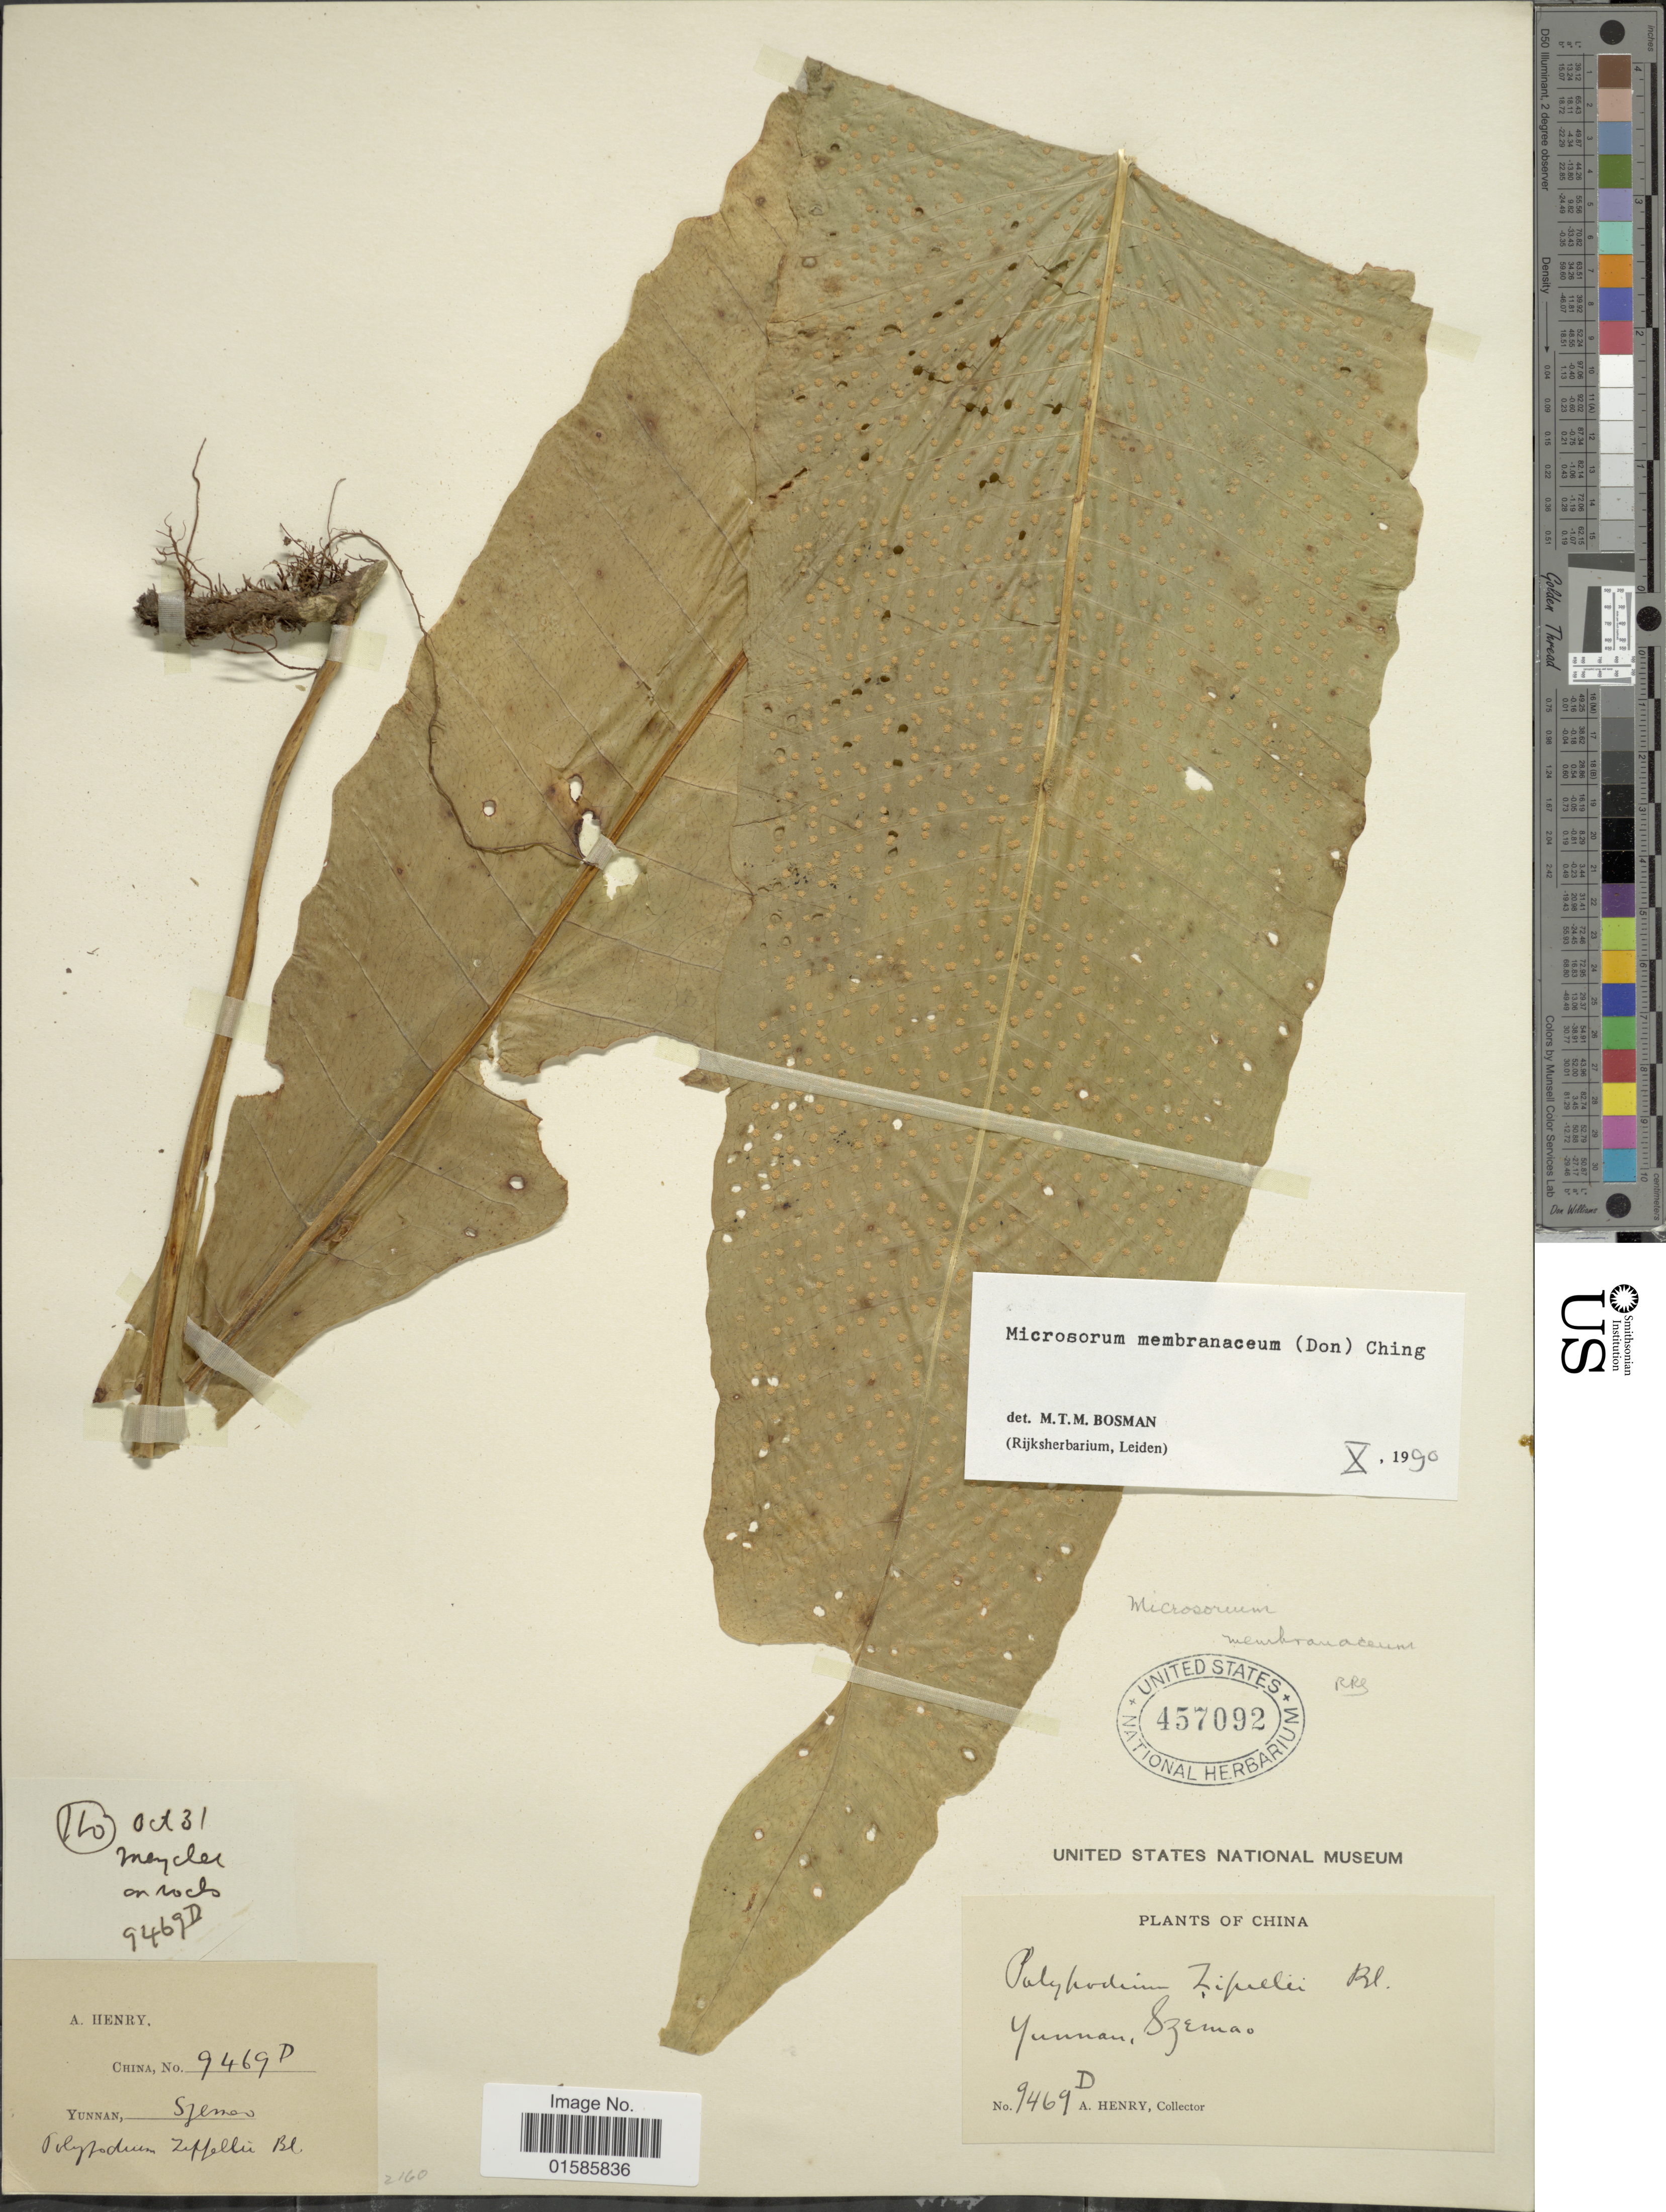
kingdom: Plantae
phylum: Tracheophyta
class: Polypodiopsida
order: Polypodiales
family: Polypodiaceae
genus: Microsorum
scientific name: Microsorum membranaceum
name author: (D. Don) Ching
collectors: A. Henry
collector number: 9469 D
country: China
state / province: Yunnan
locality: Szemao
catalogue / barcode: US 457092